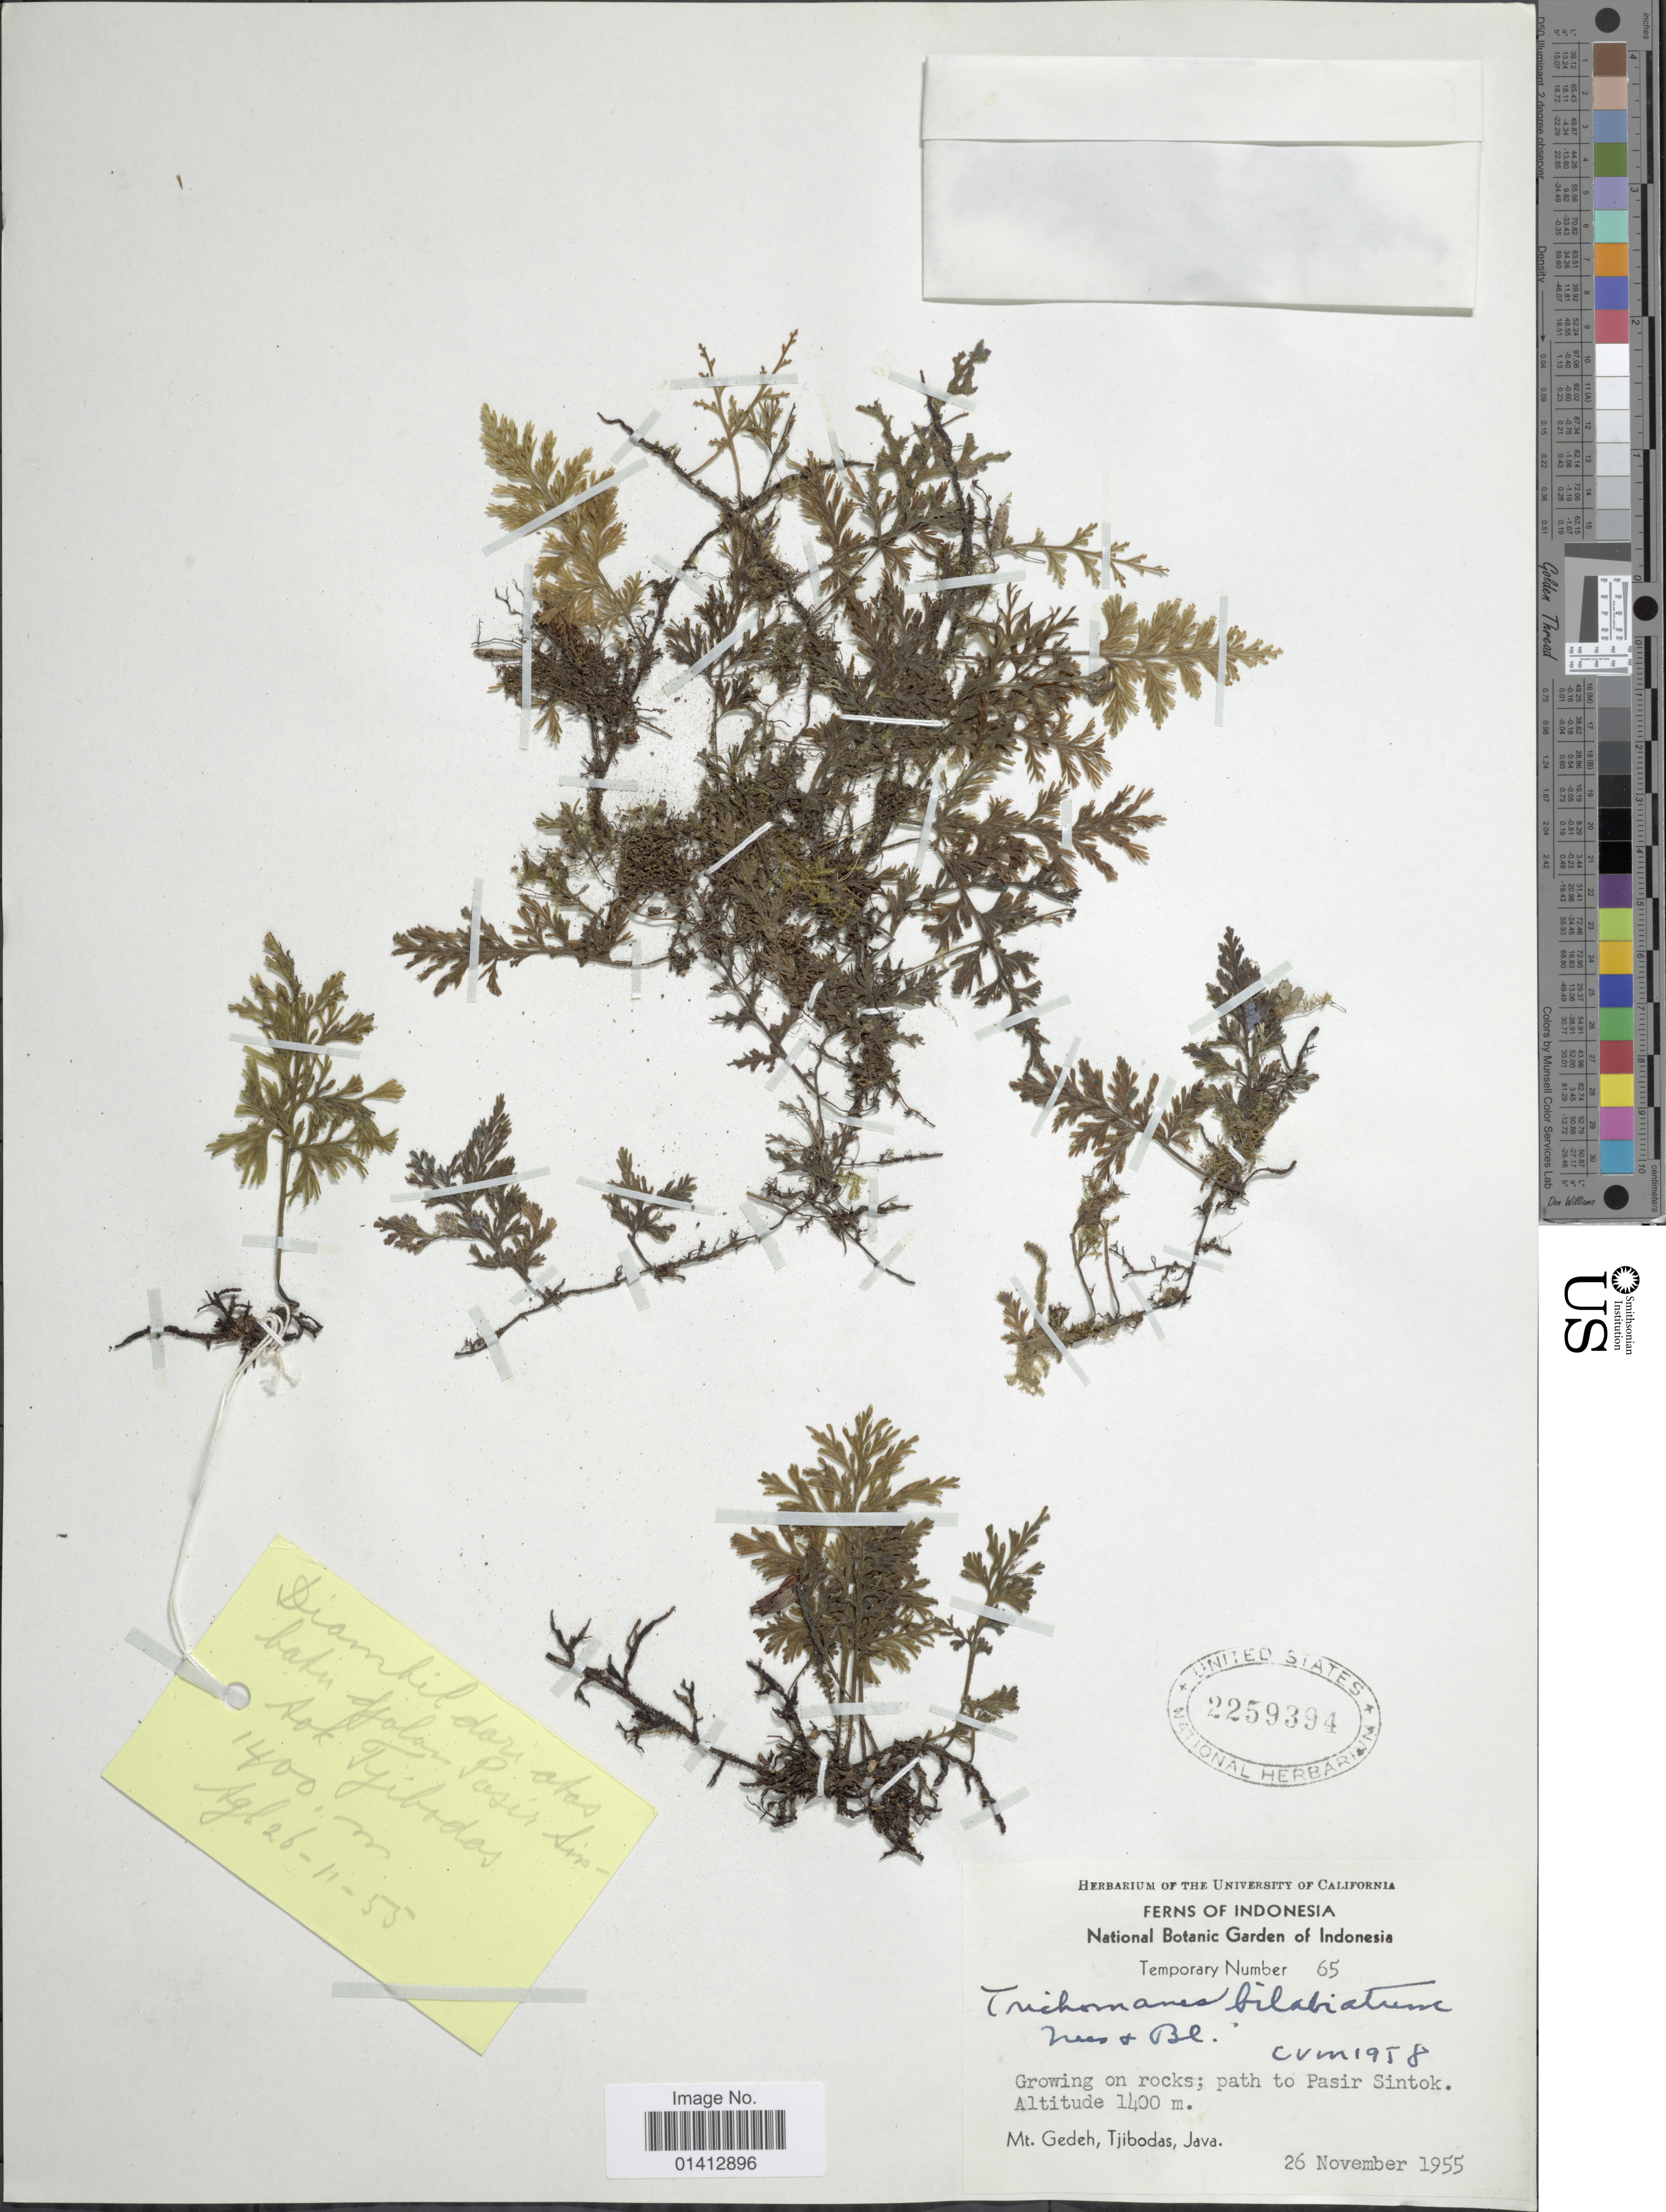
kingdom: Plantae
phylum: Tracheophyta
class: Polypodiopsida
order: Hymenophyllales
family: Hymenophyllaceae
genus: Crepidomanes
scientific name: Crepidomanes bilabiatum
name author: (Nees ex Blume) Copel.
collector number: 65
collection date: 1955-11-26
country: Indonesia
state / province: Java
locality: Path to Pasir Sintok, Mt gedeh, Tjibodas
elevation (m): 1400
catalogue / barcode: US 2259394